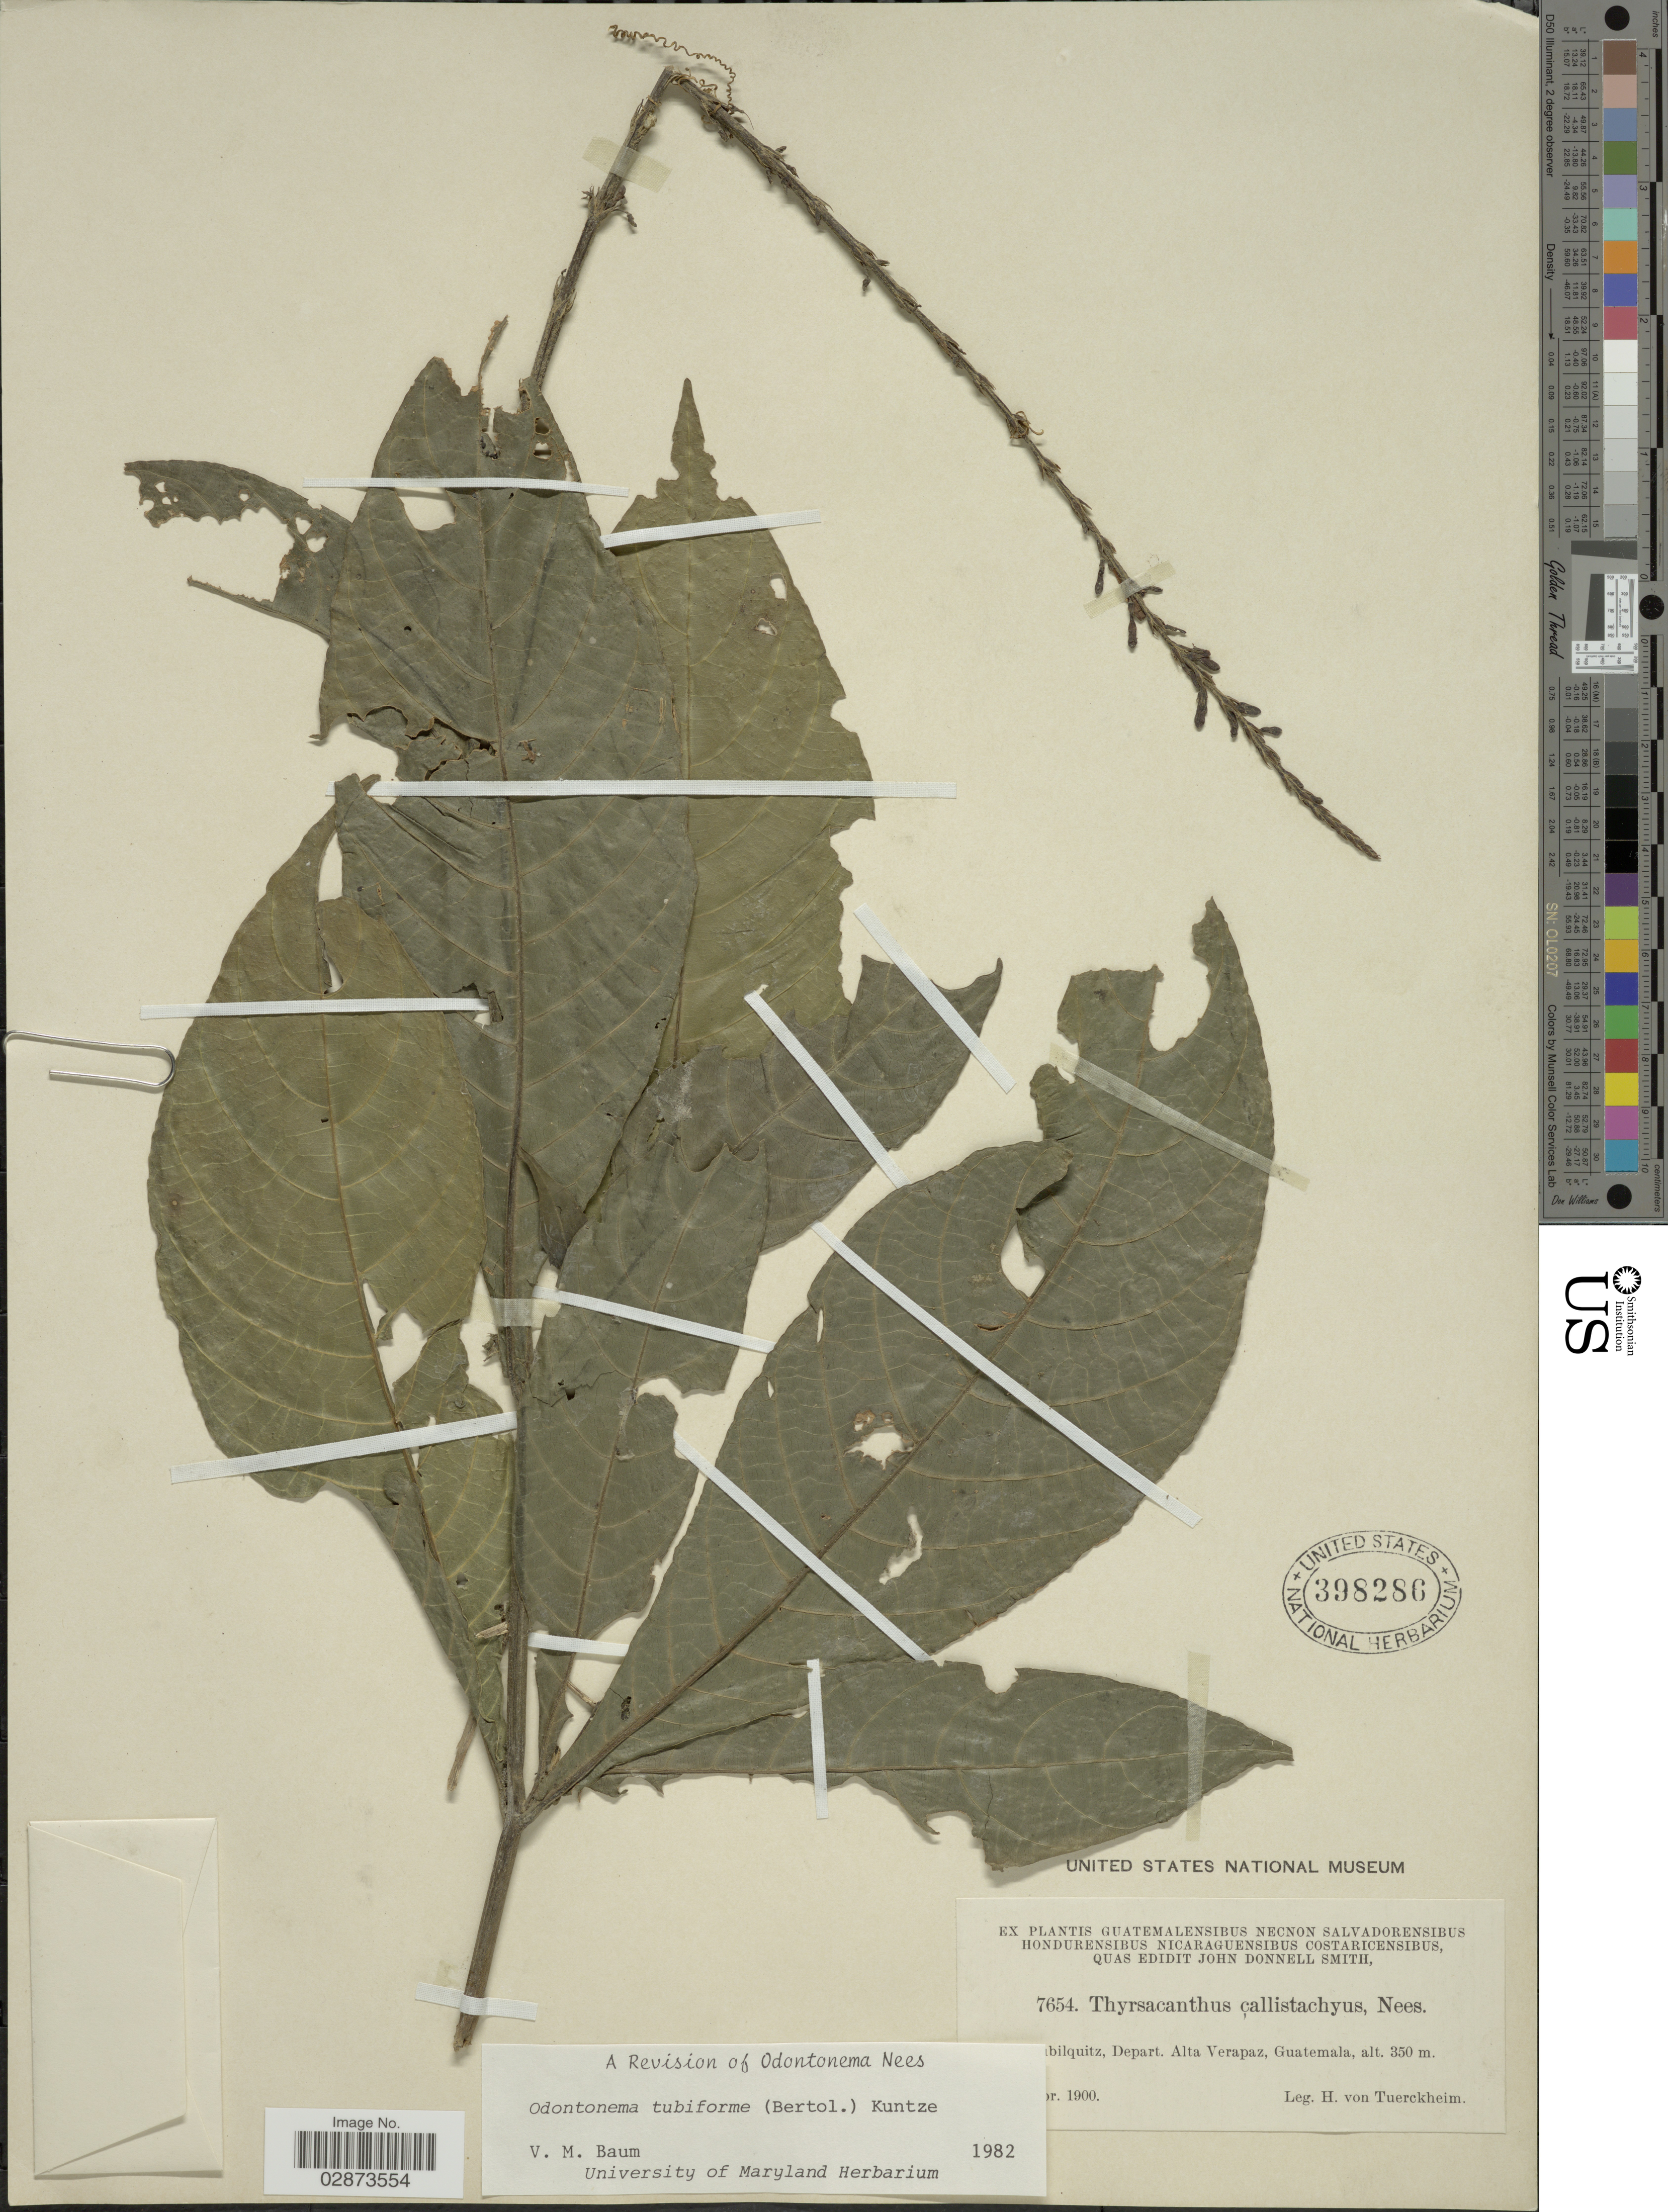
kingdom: Plantae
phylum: Tracheophyta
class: Magnoliopsida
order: Lamiales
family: Acanthaceae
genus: Odontonema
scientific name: Odontonema tubaeforme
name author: (Bertol.) Kuntze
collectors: H. von Türckheim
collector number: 7654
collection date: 1900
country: Guatemala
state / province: Alta Verapaz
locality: [illegible text]Cubilquitz, Depart. Alta Verapaz.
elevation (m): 350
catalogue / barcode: US 398286